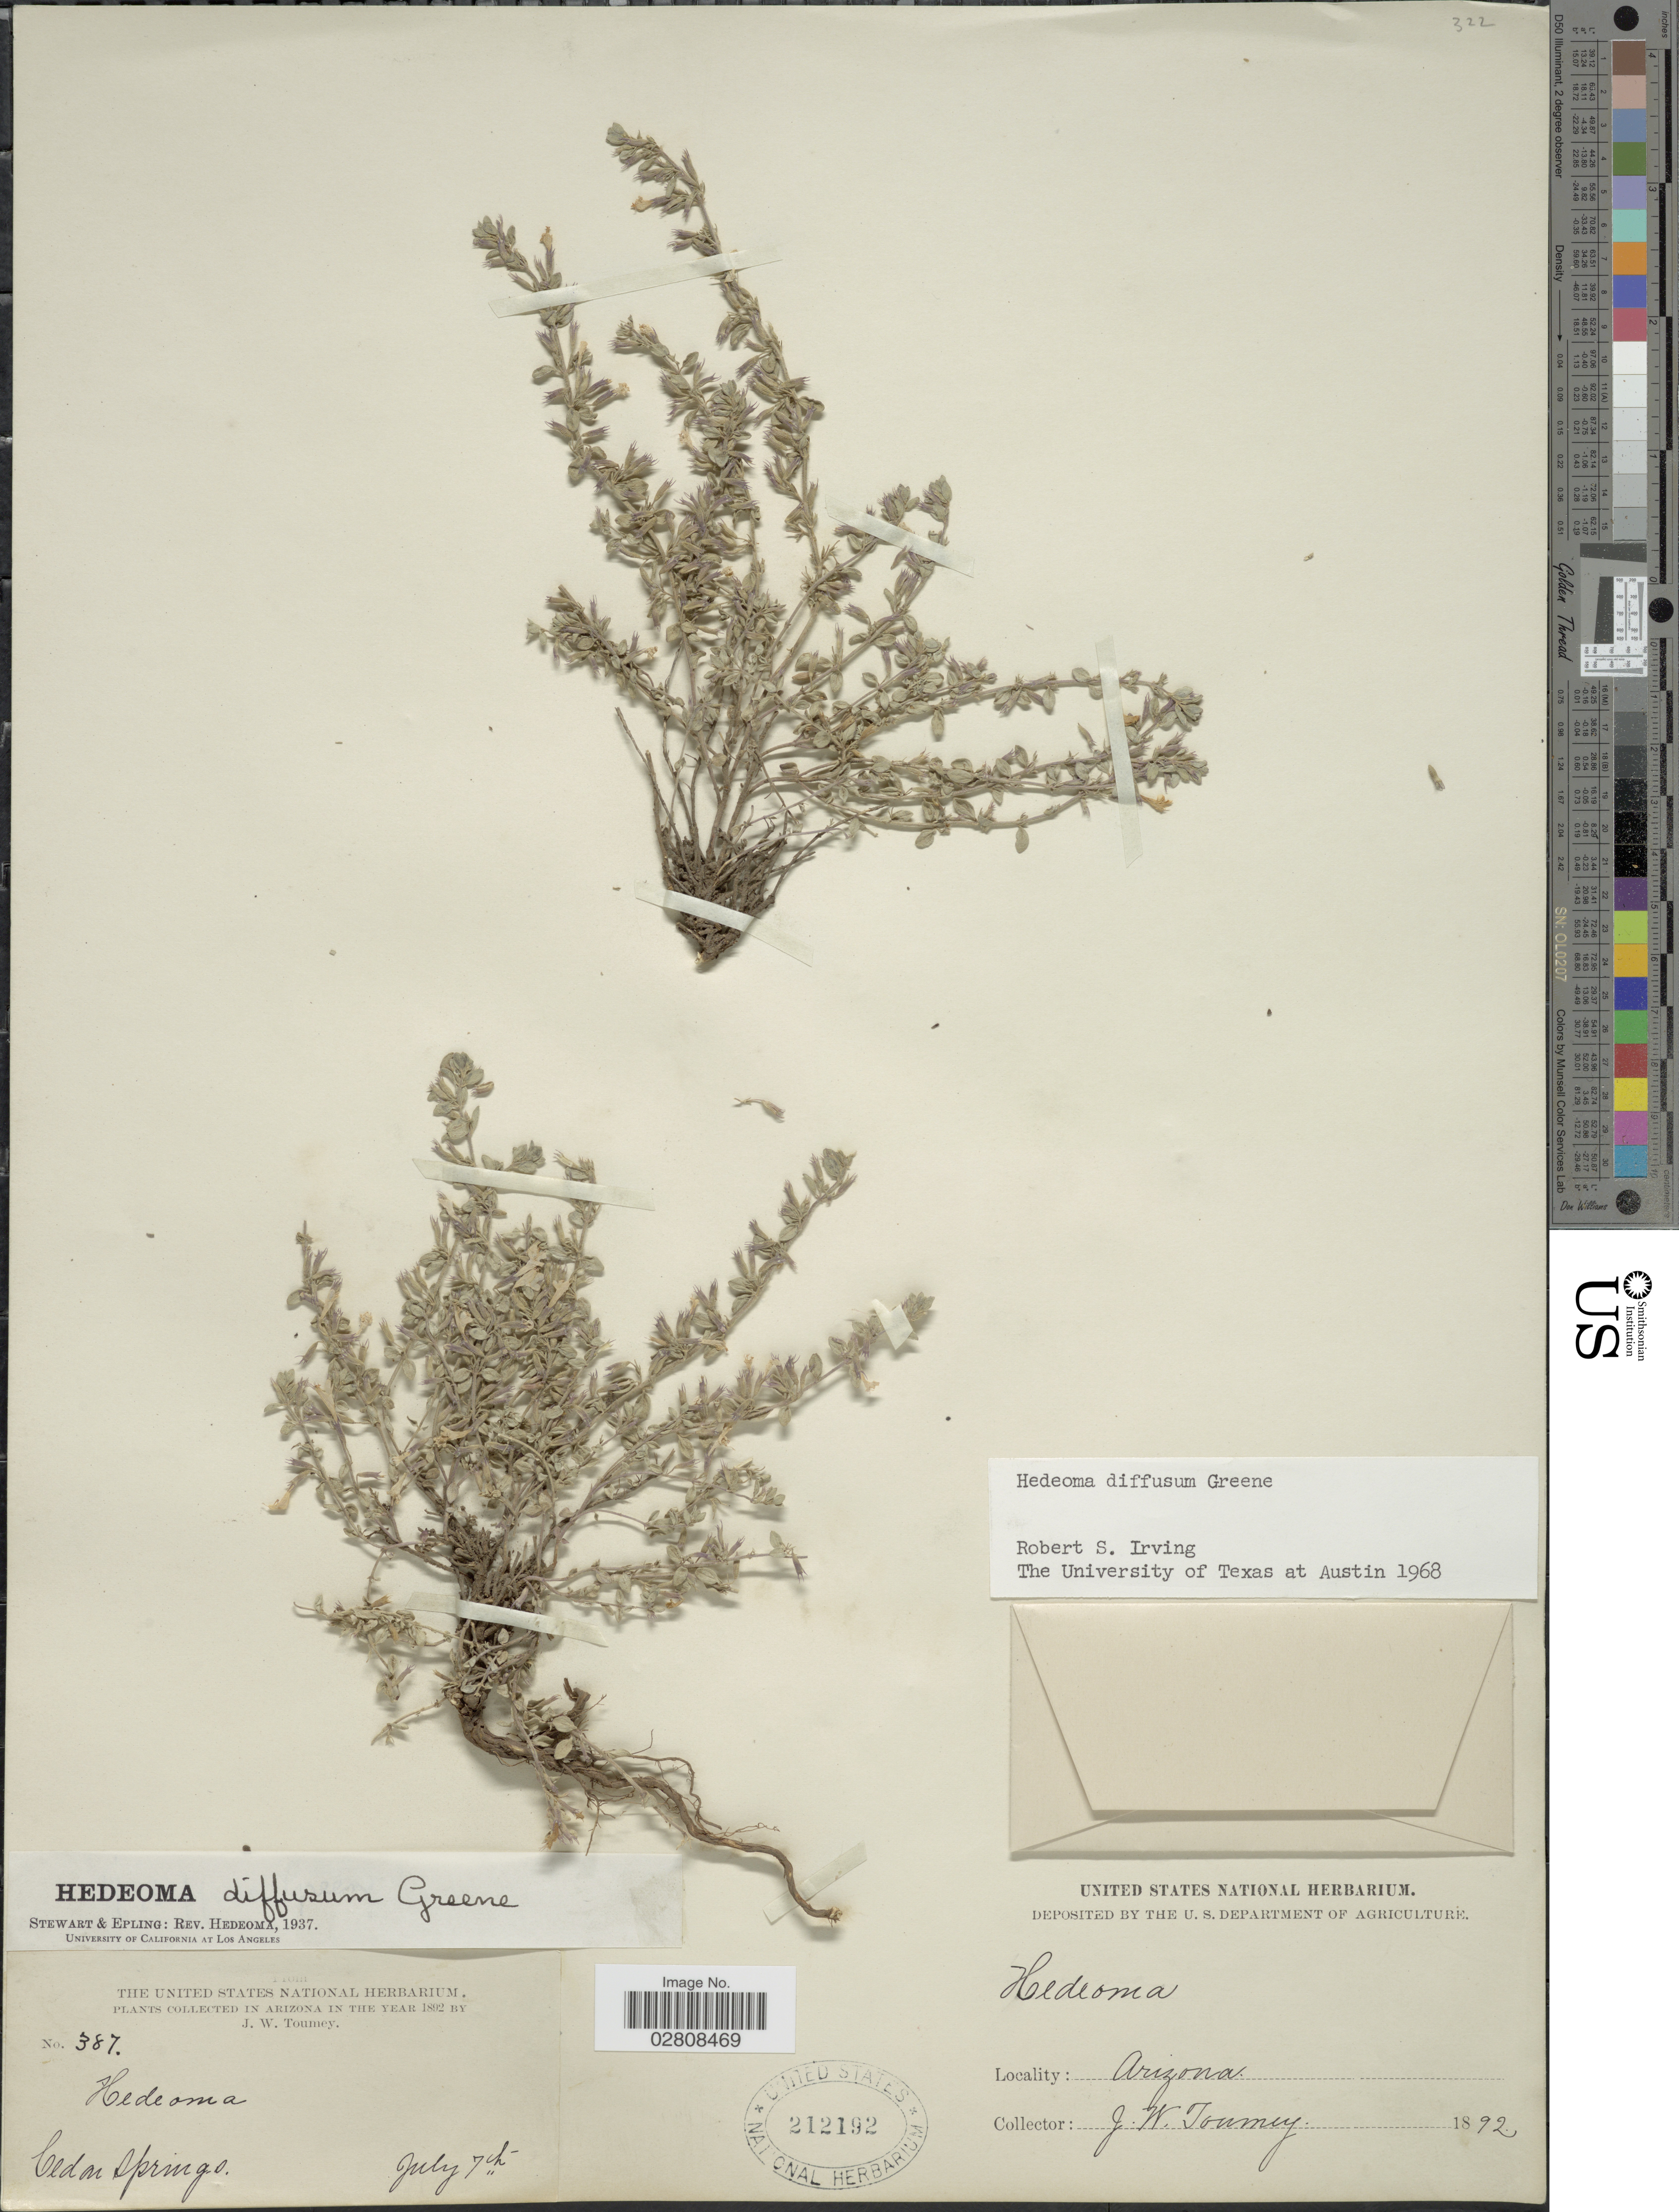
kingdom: Plantae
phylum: Tracheophyta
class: Magnoliopsida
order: Lamiales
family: Lamiaceae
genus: Hedeoma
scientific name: Hedeoma diffusa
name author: Greene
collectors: J. W. Toumey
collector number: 387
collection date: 1892-07-07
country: United States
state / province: Arizona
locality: Cedar Springs.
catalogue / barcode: US 212192